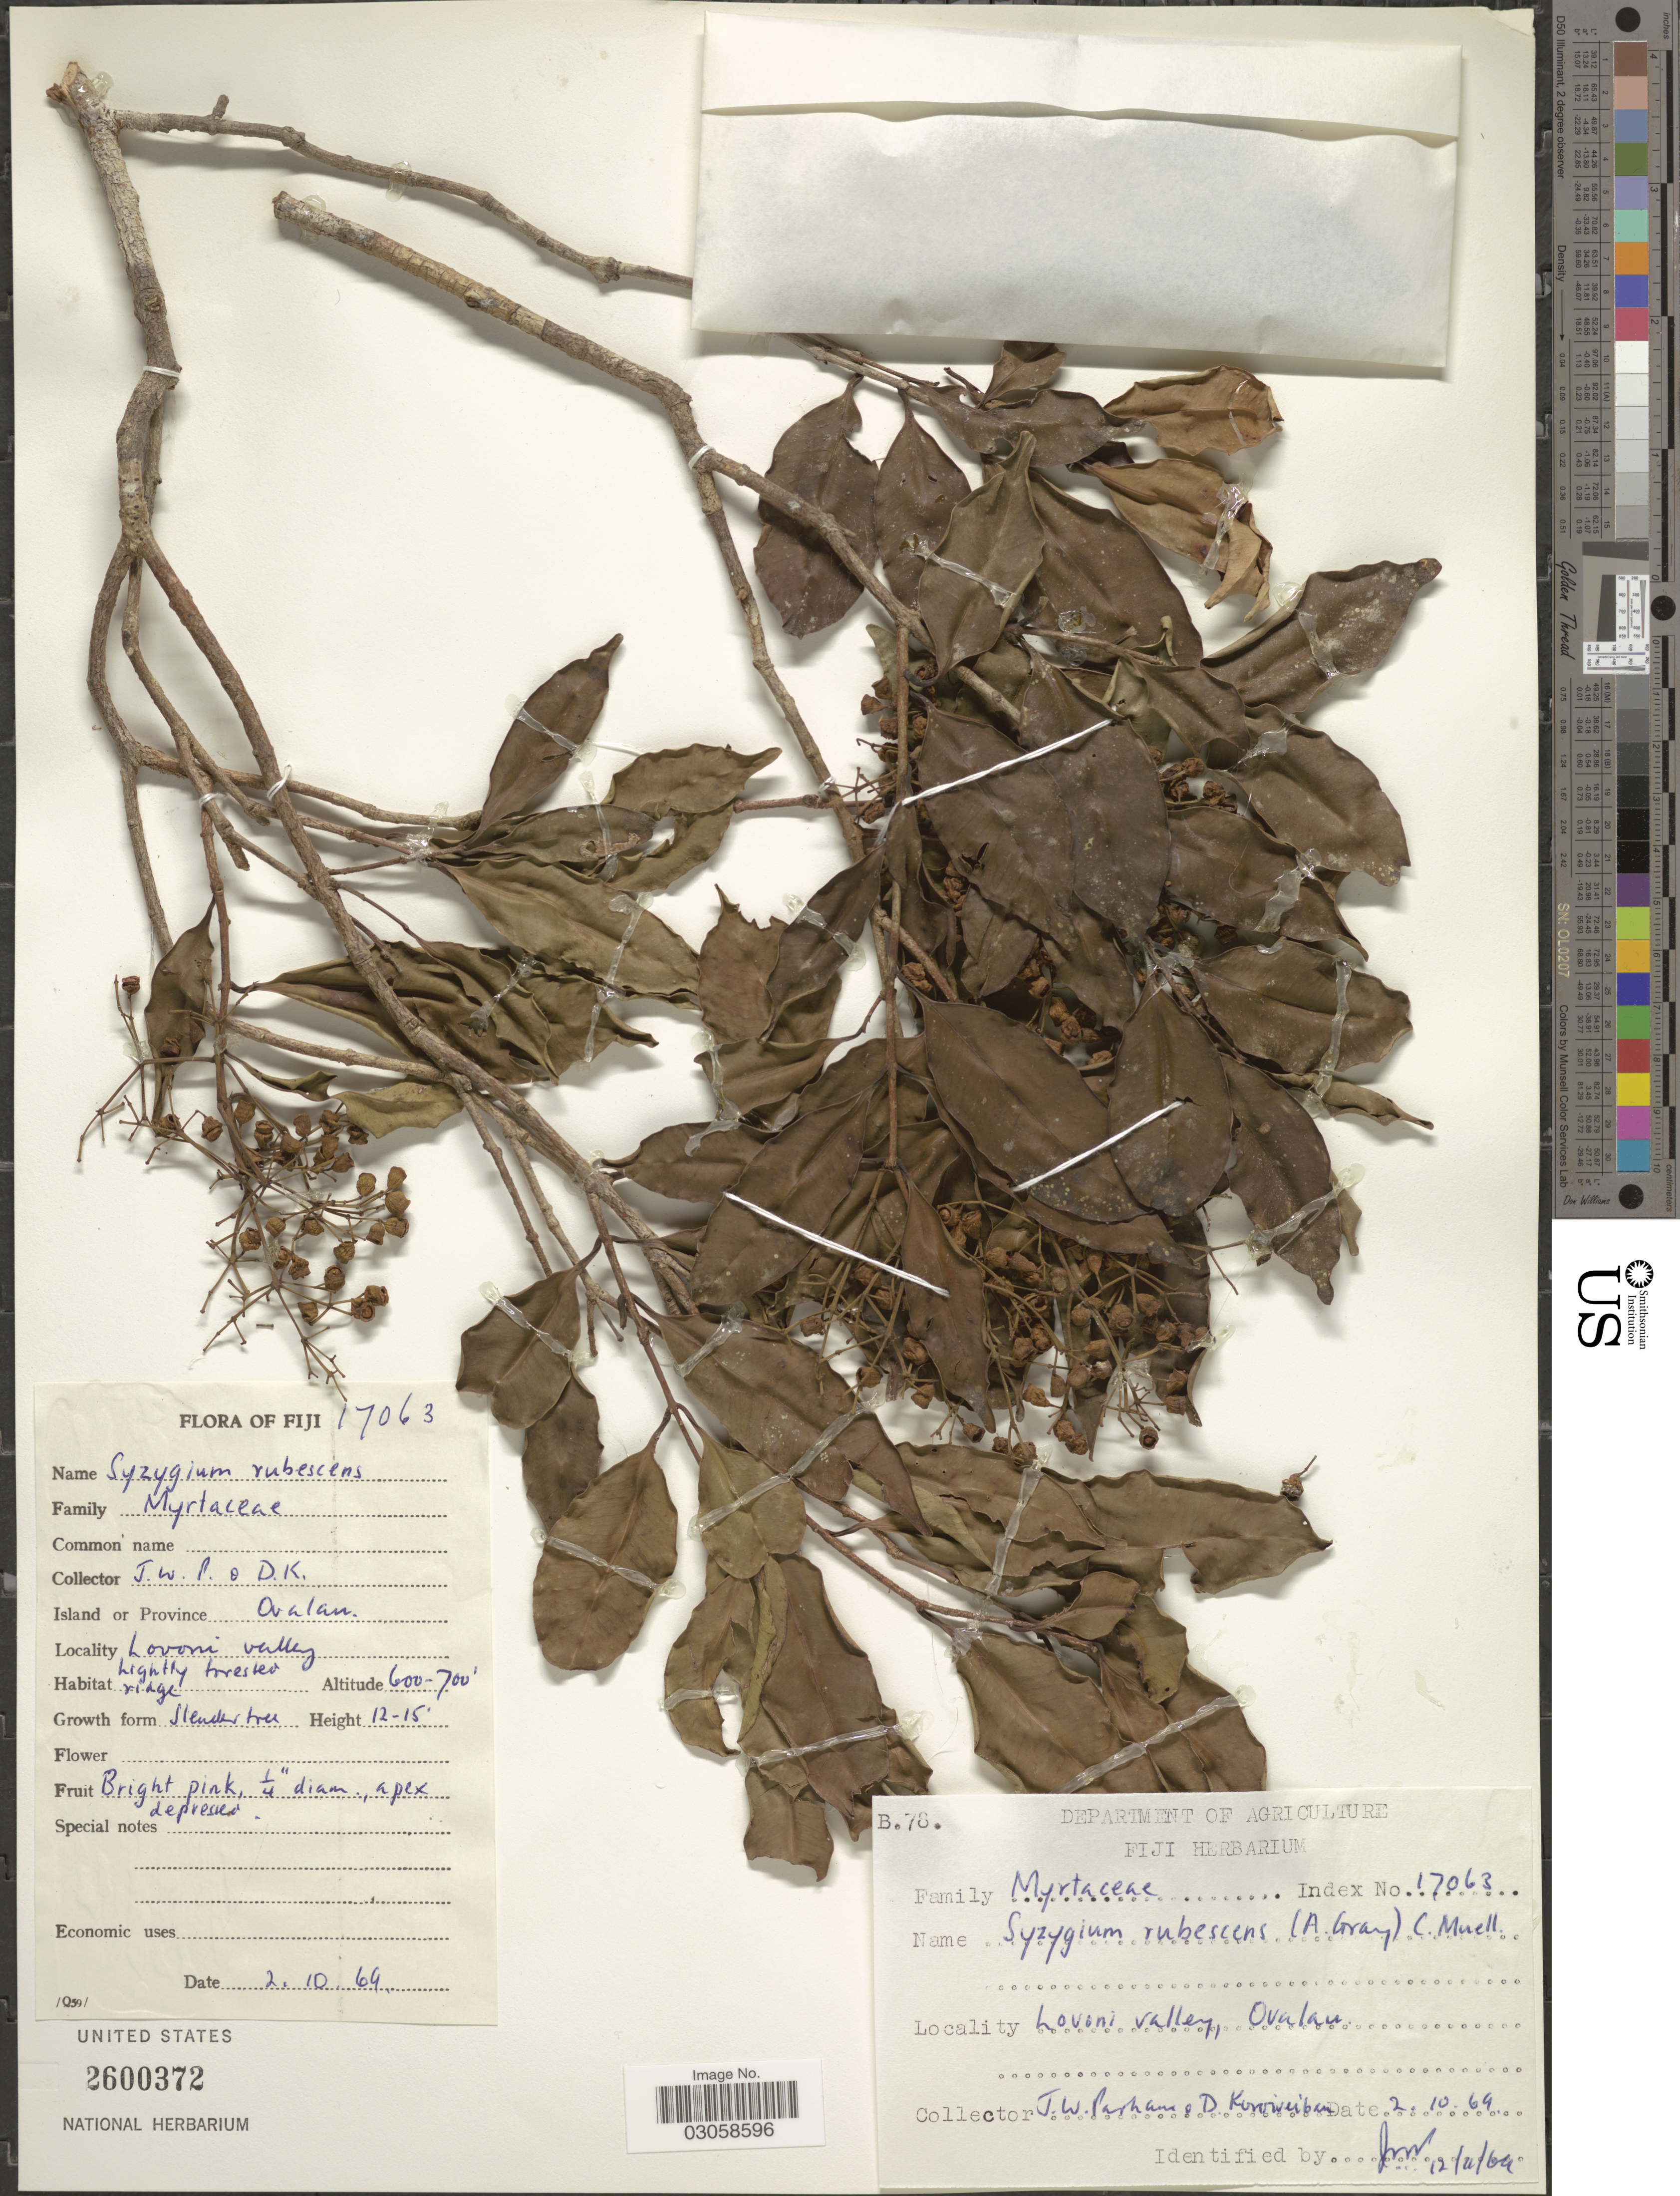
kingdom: Plantae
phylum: Tracheophyta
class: Magnoliopsida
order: Myrtales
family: Myrtaceae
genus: Syzygium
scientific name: Syzygium rubescens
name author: (A. Gray) Mueller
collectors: J. Parham & D. Koroeveibau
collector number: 17063/B.78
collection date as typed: Transcribed d/m/y: 2/10/64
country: Fiji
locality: Island or Province Ovalau. Lovoni valley.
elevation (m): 183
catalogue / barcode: US 2600372